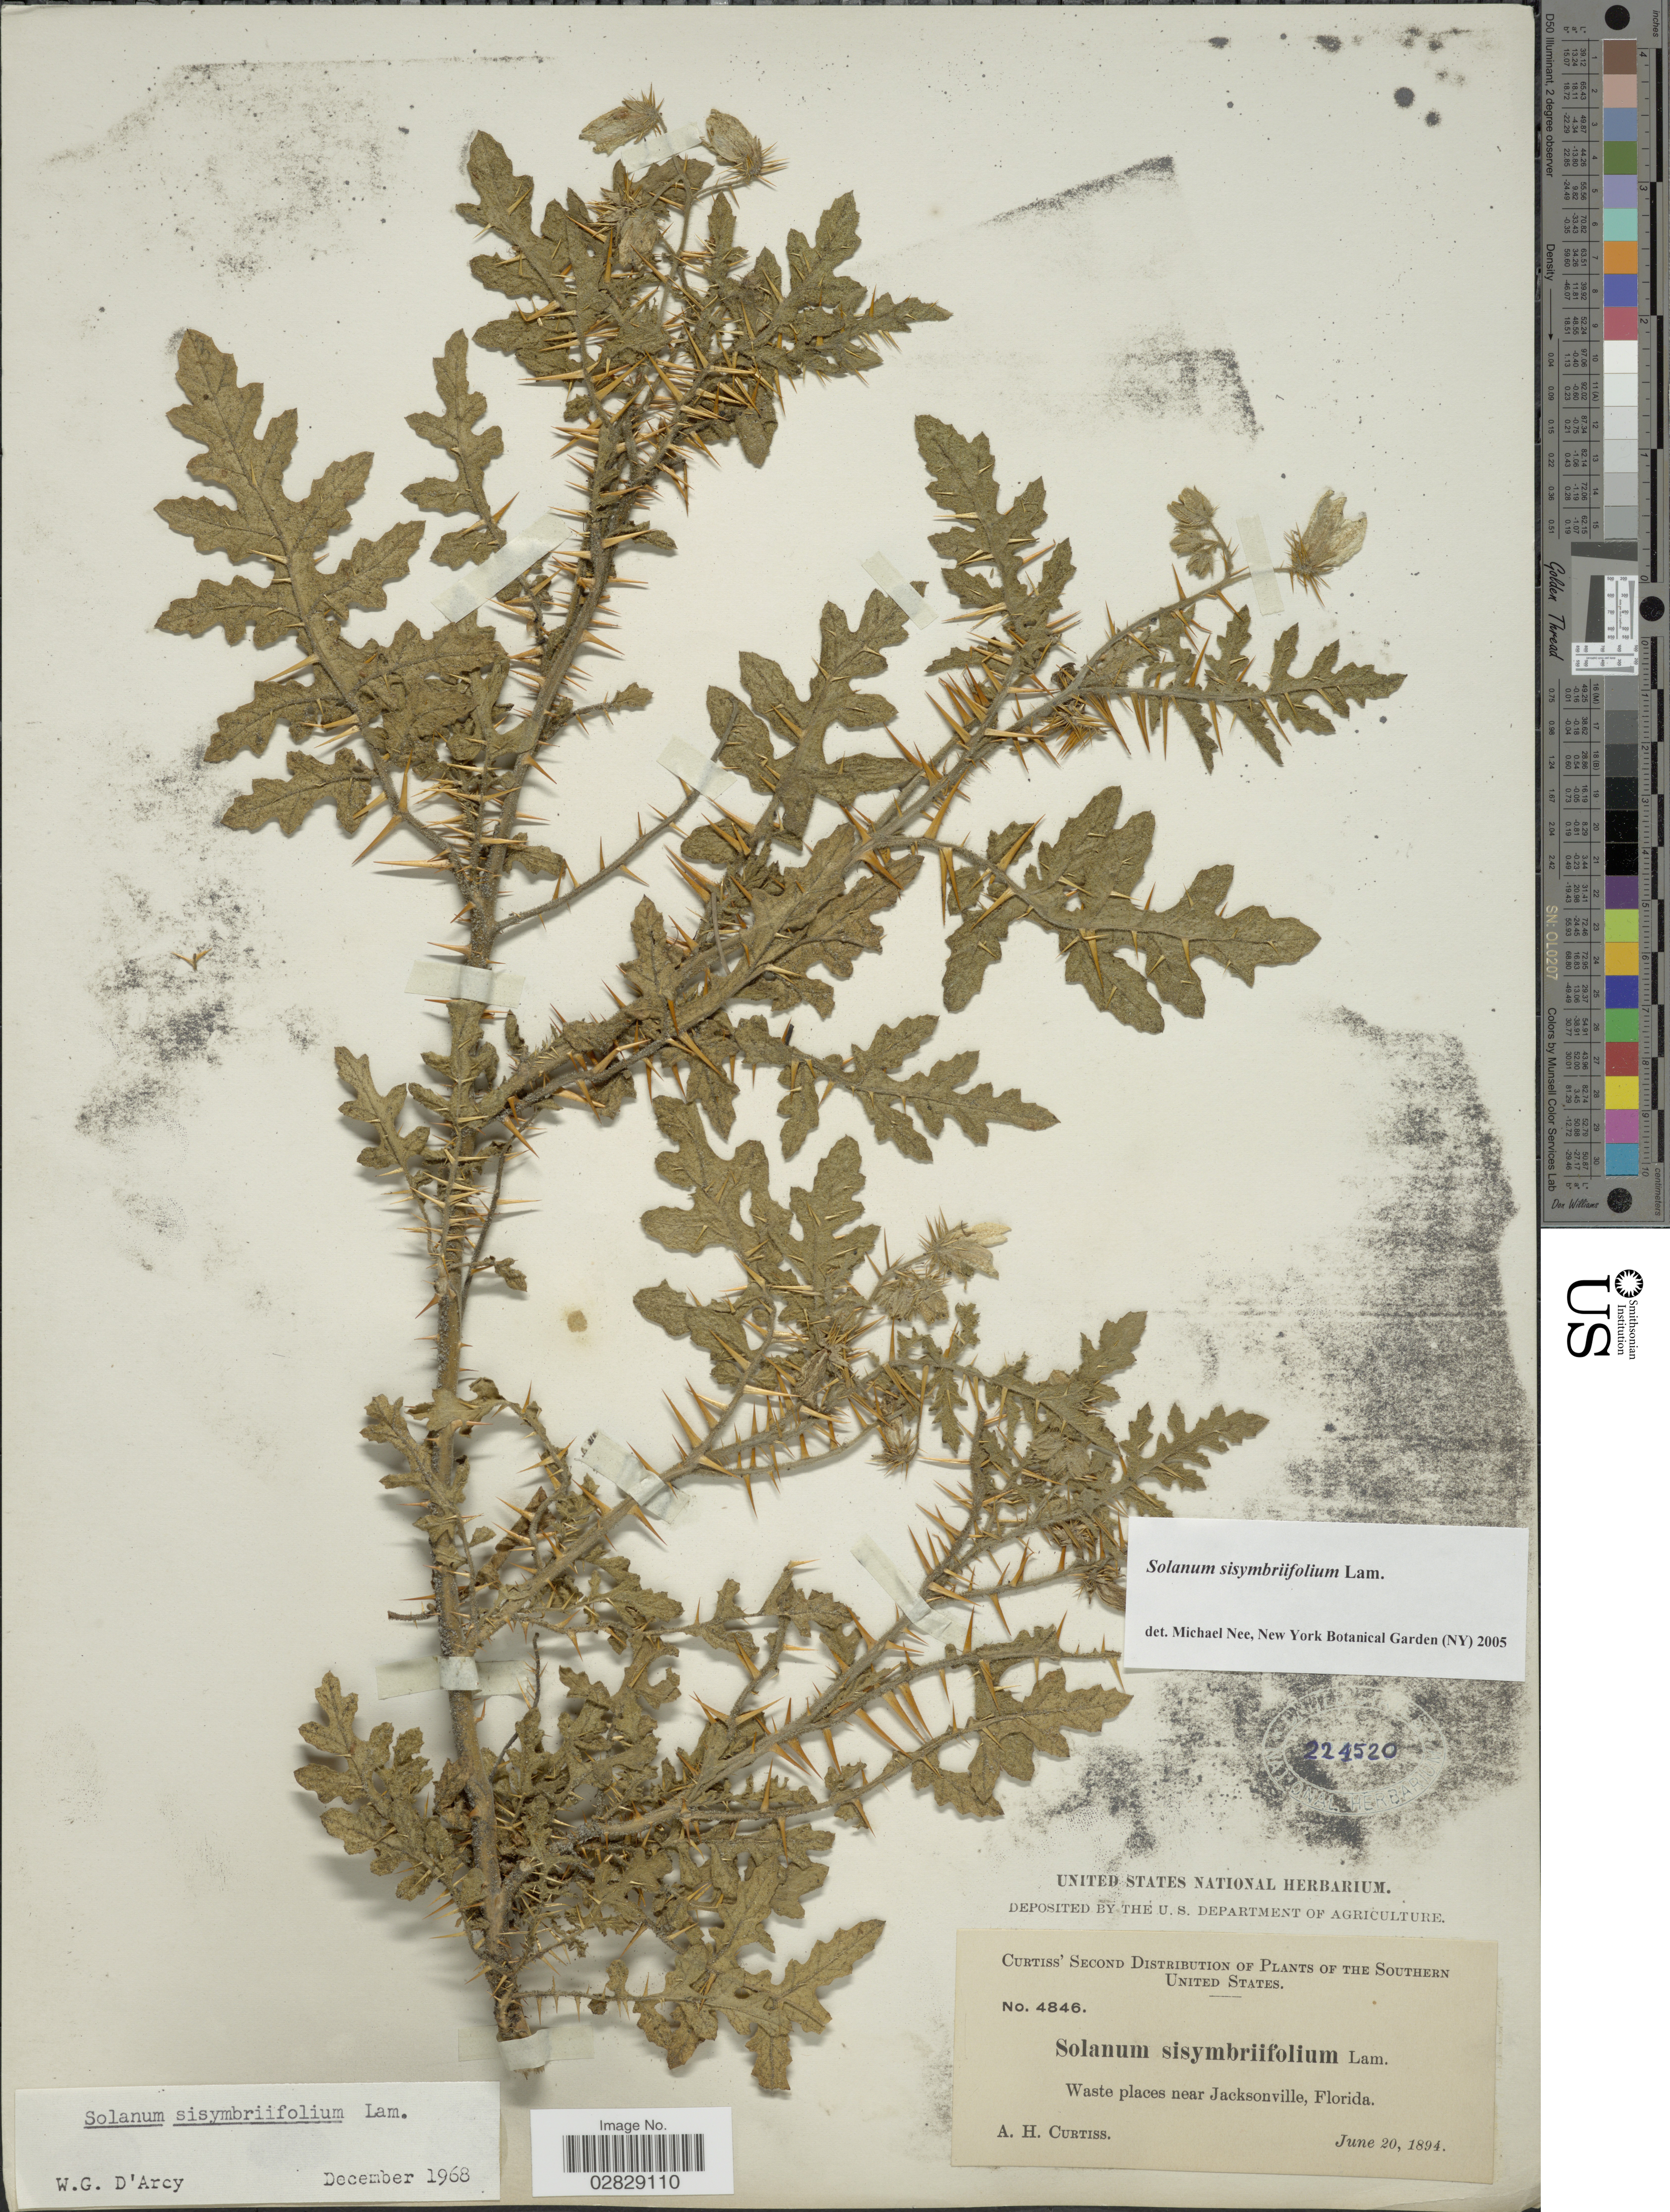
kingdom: Plantae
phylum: Tracheophyta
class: Magnoliopsida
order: Solanales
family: Solanaceae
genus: Solanum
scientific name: Solanum sisymbrifolium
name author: Lam.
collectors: A. H. Curtiss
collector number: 4846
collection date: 1894-06-20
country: United States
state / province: Florida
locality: Southern United States. Waste places near Jacksonville.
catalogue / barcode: US 224520